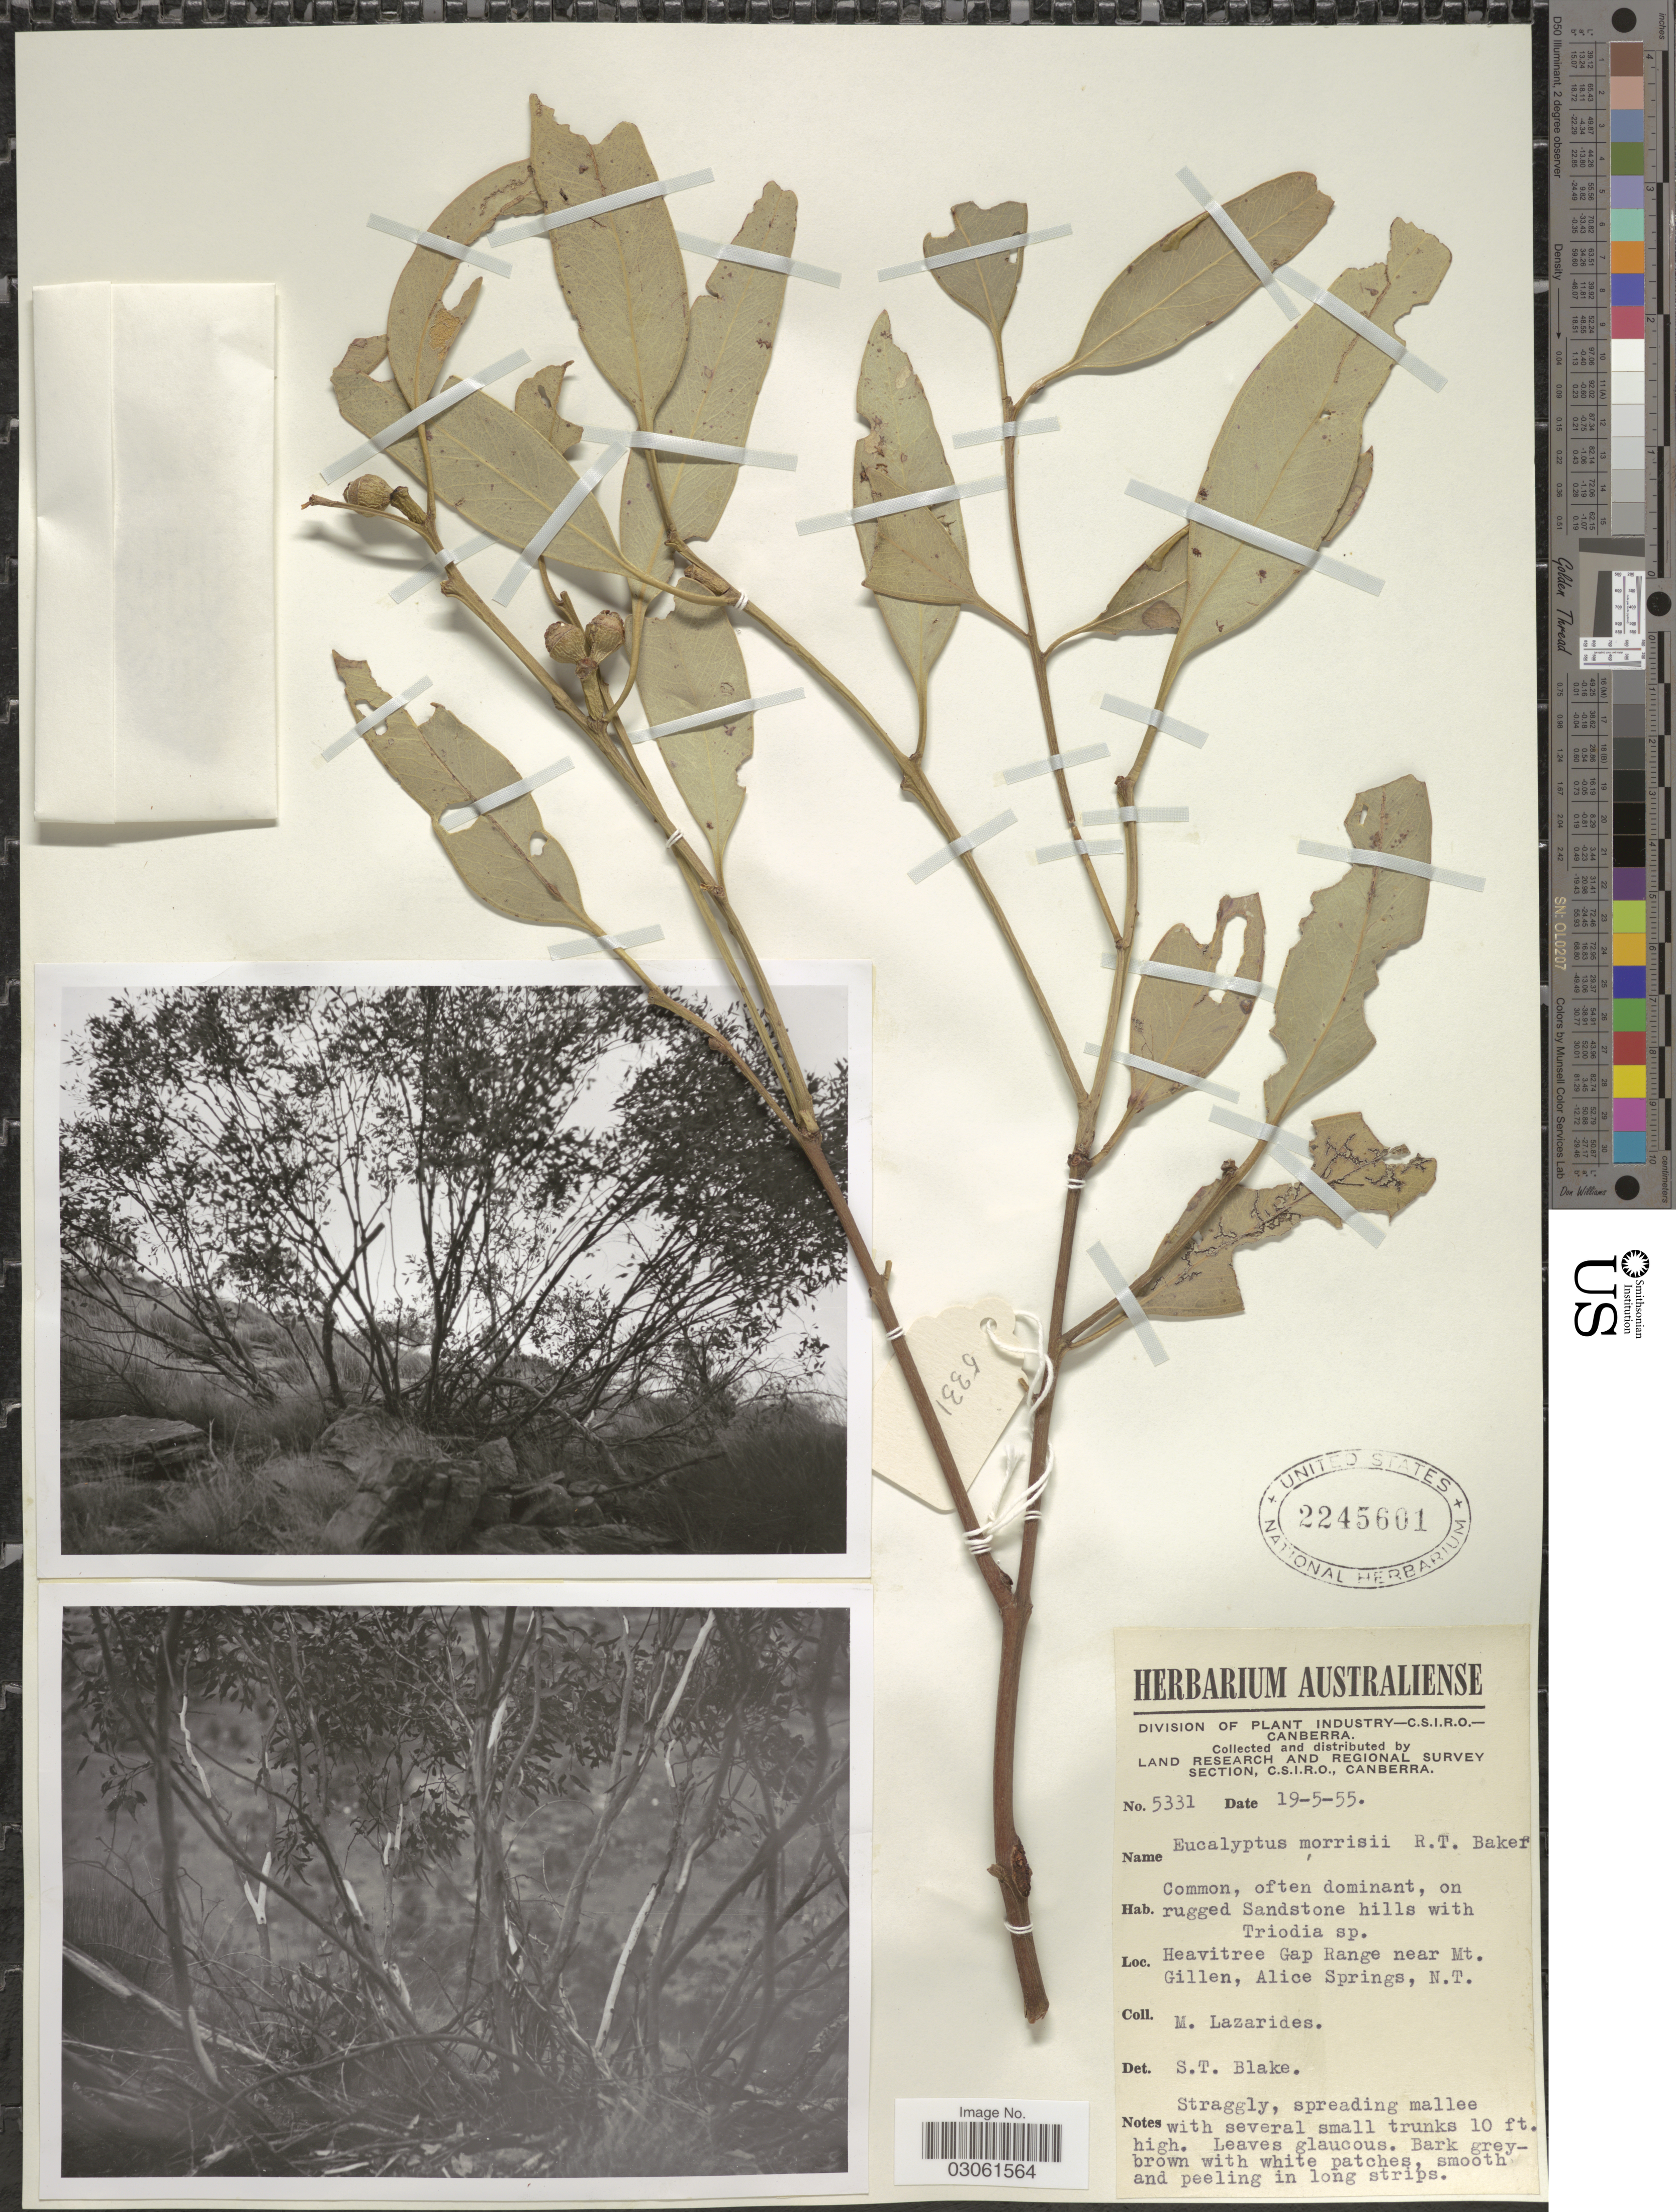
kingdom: Plantae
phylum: Tracheophyta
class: Magnoliopsida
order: Myrtales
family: Myrtaceae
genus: Eucalyptus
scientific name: Eucalyptus morrisii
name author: R.T. Baker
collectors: M. Lazarides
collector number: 5331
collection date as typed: Transcribed d/m/y: 19/5/55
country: Australia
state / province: Northern Territory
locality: Heavitree Gap Range near Mt. Gillen, Alice Springs, N. T.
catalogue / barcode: US 2245601